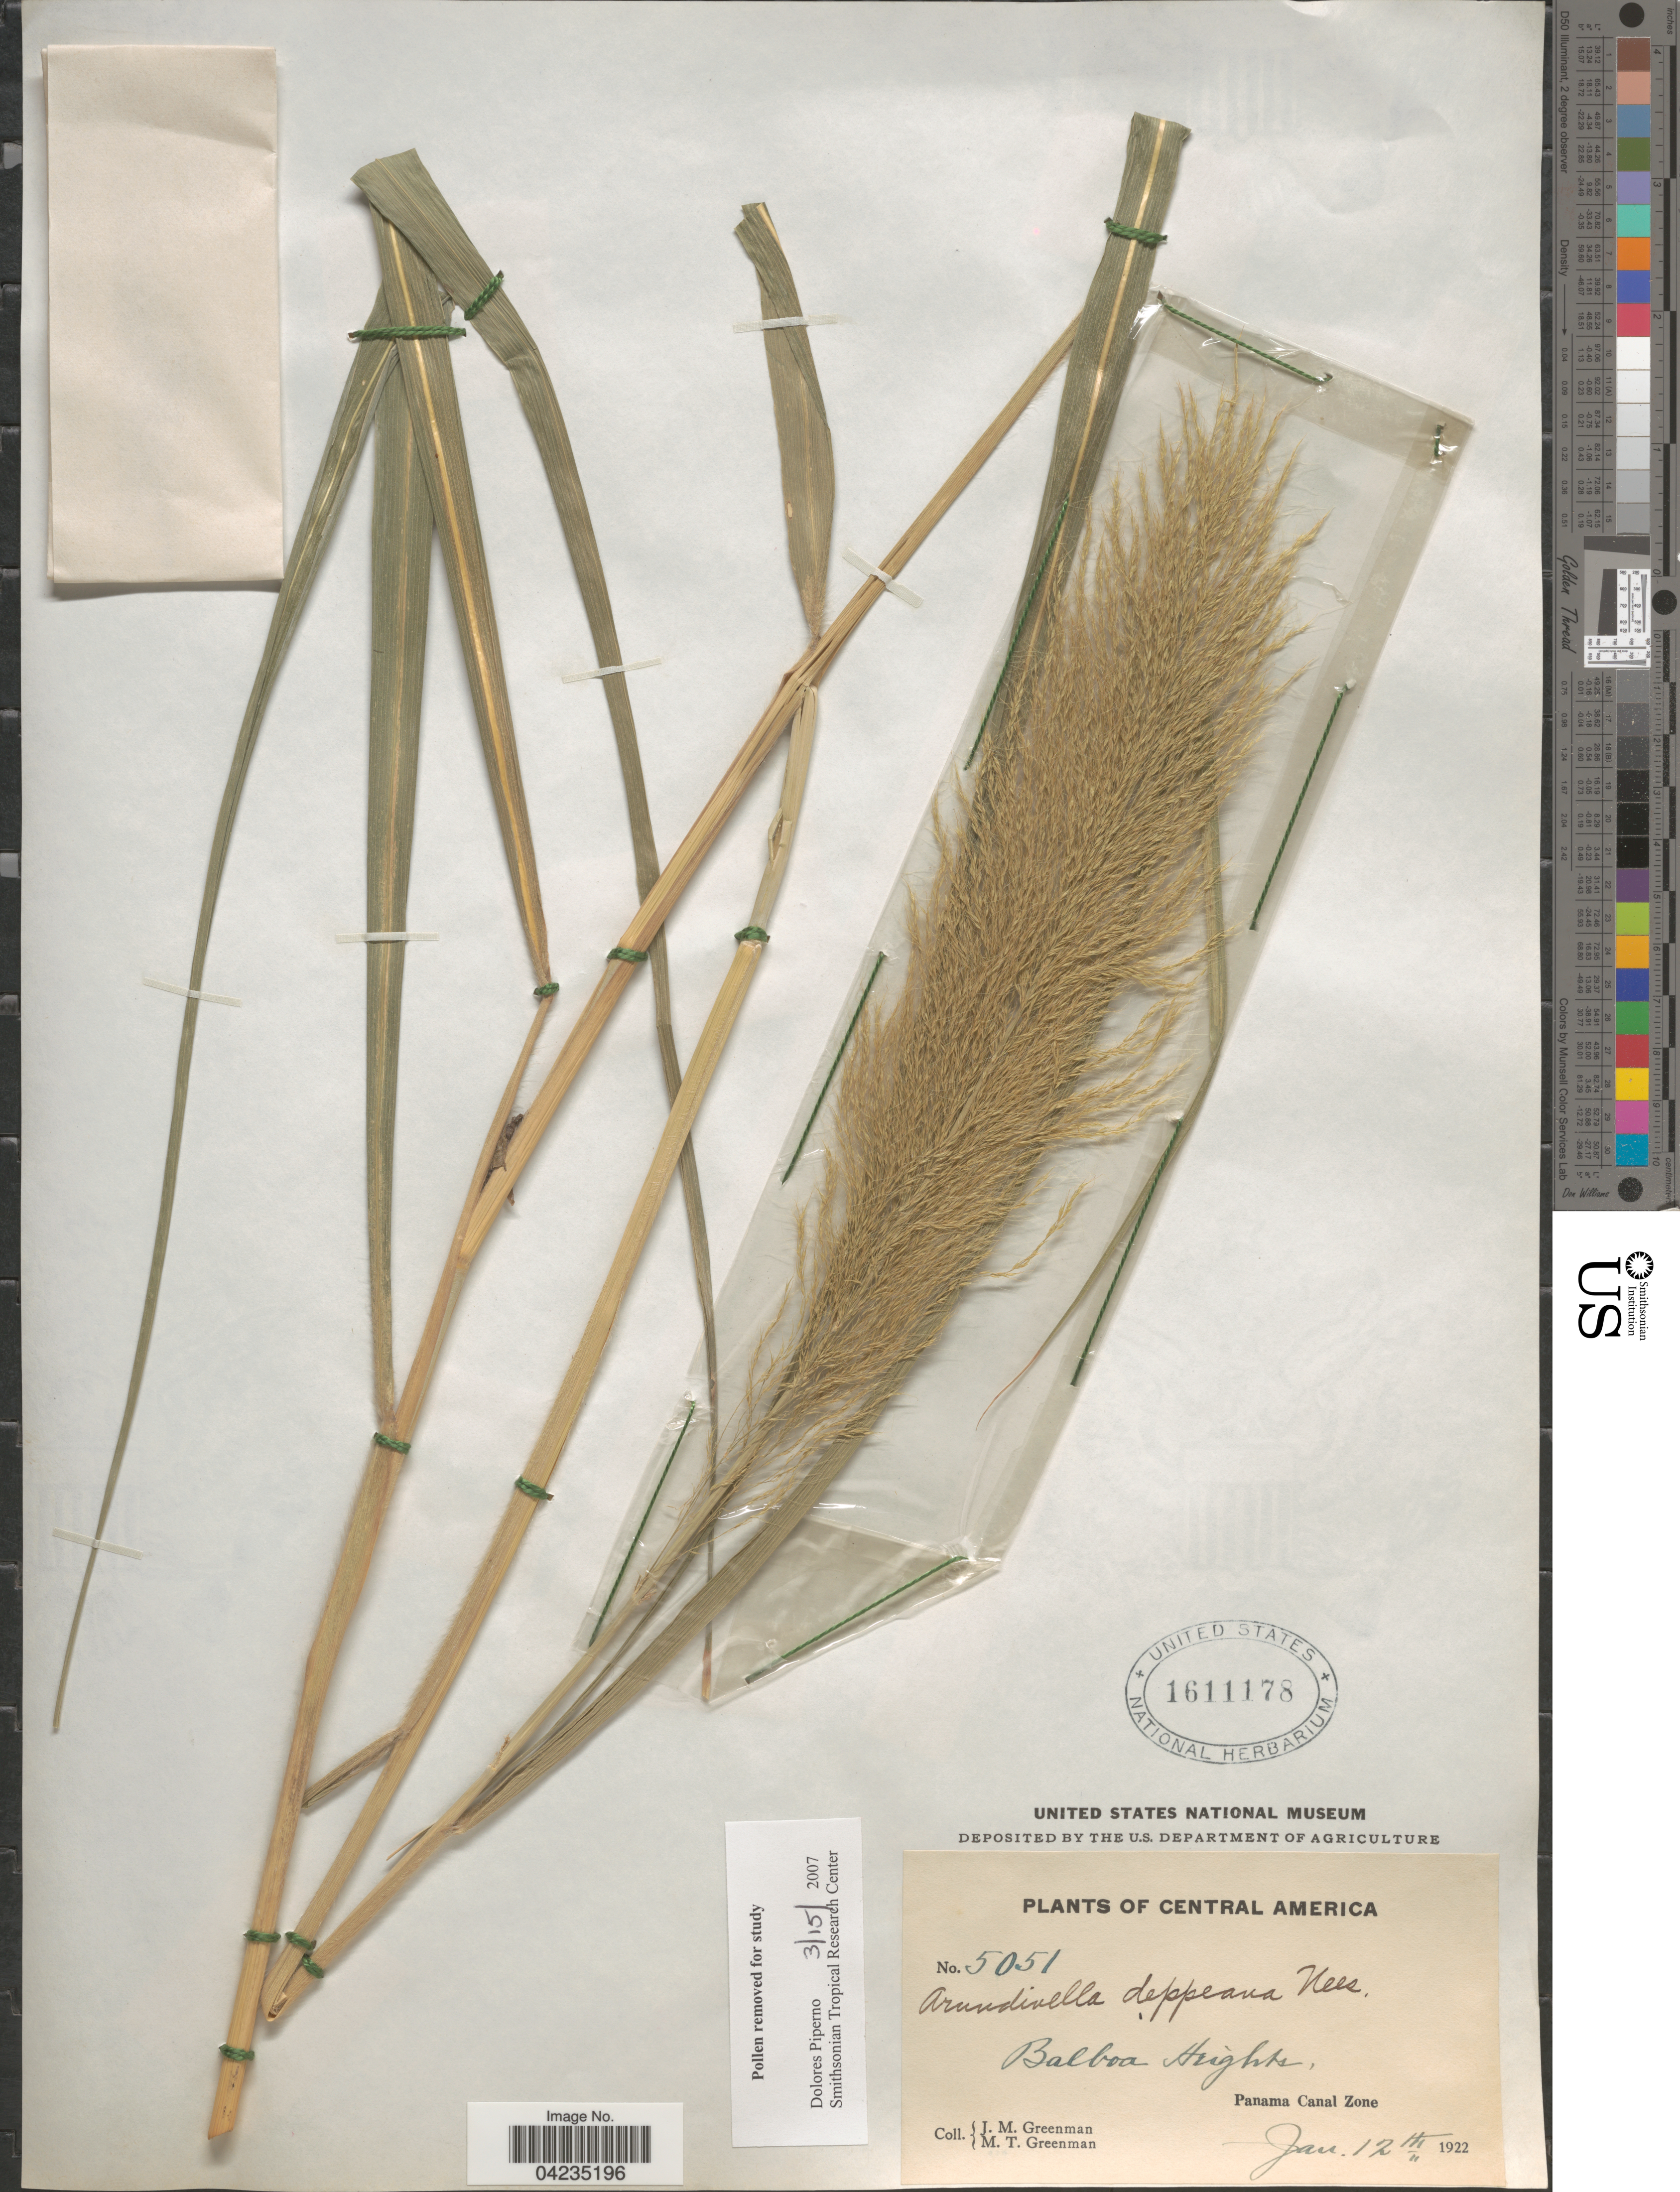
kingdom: Plantae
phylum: Tracheophyta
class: Liliopsida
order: Poales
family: Poaceae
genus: Arundinella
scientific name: Arundinella deppeana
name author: Nees ex Steud.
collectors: J. M. Greenman & M. Greenman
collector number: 5051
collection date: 1922-01-12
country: Panama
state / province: Colón / Panamá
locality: Central America. Balboa Heights. Panama Canal Zone.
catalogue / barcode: US 1611178